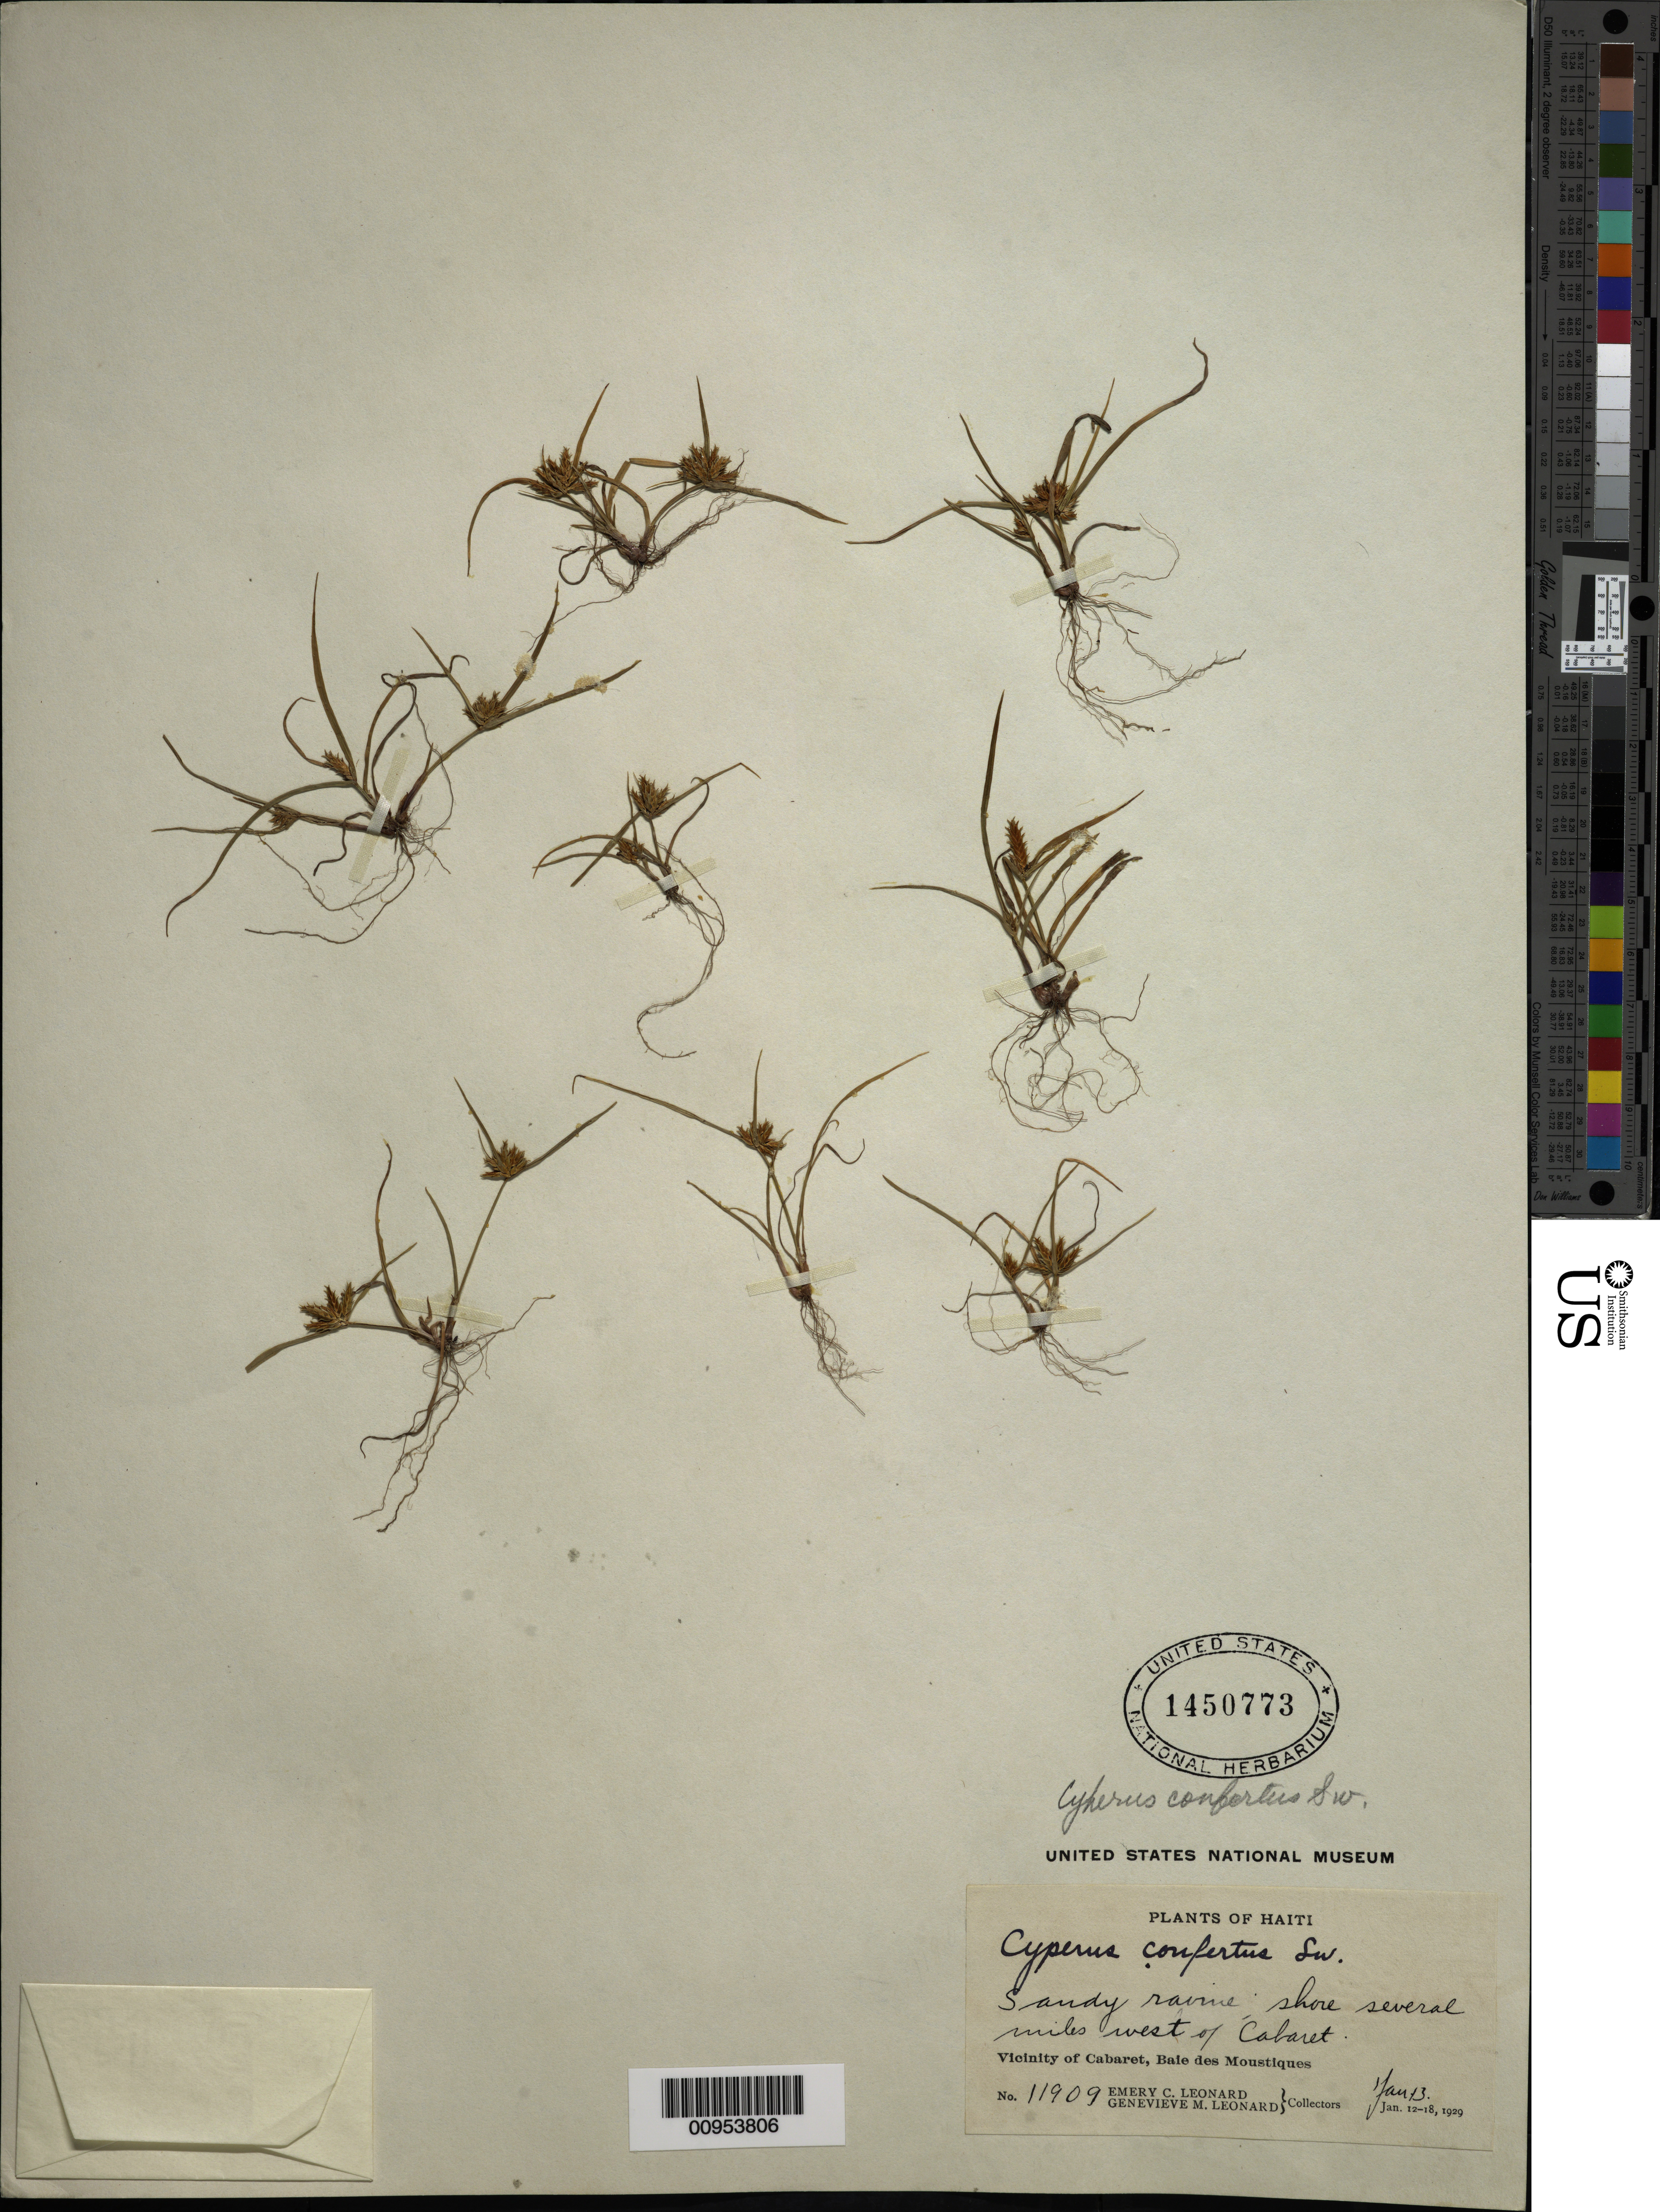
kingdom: Plantae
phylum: Tracheophyta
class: Liliopsida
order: Poales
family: Cyperaceae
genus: Cyperus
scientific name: Cyperus confertus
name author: Sw.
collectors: E. C. Leonard & G. M. Leonard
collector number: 11909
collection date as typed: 13 Jan 1929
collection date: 1929-01-13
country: Haiti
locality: Vicinity of Cabaret, Baie des Moustiques, ravine of shore several miles W of Cabaret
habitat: Sandy ravine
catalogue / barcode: US 1450773